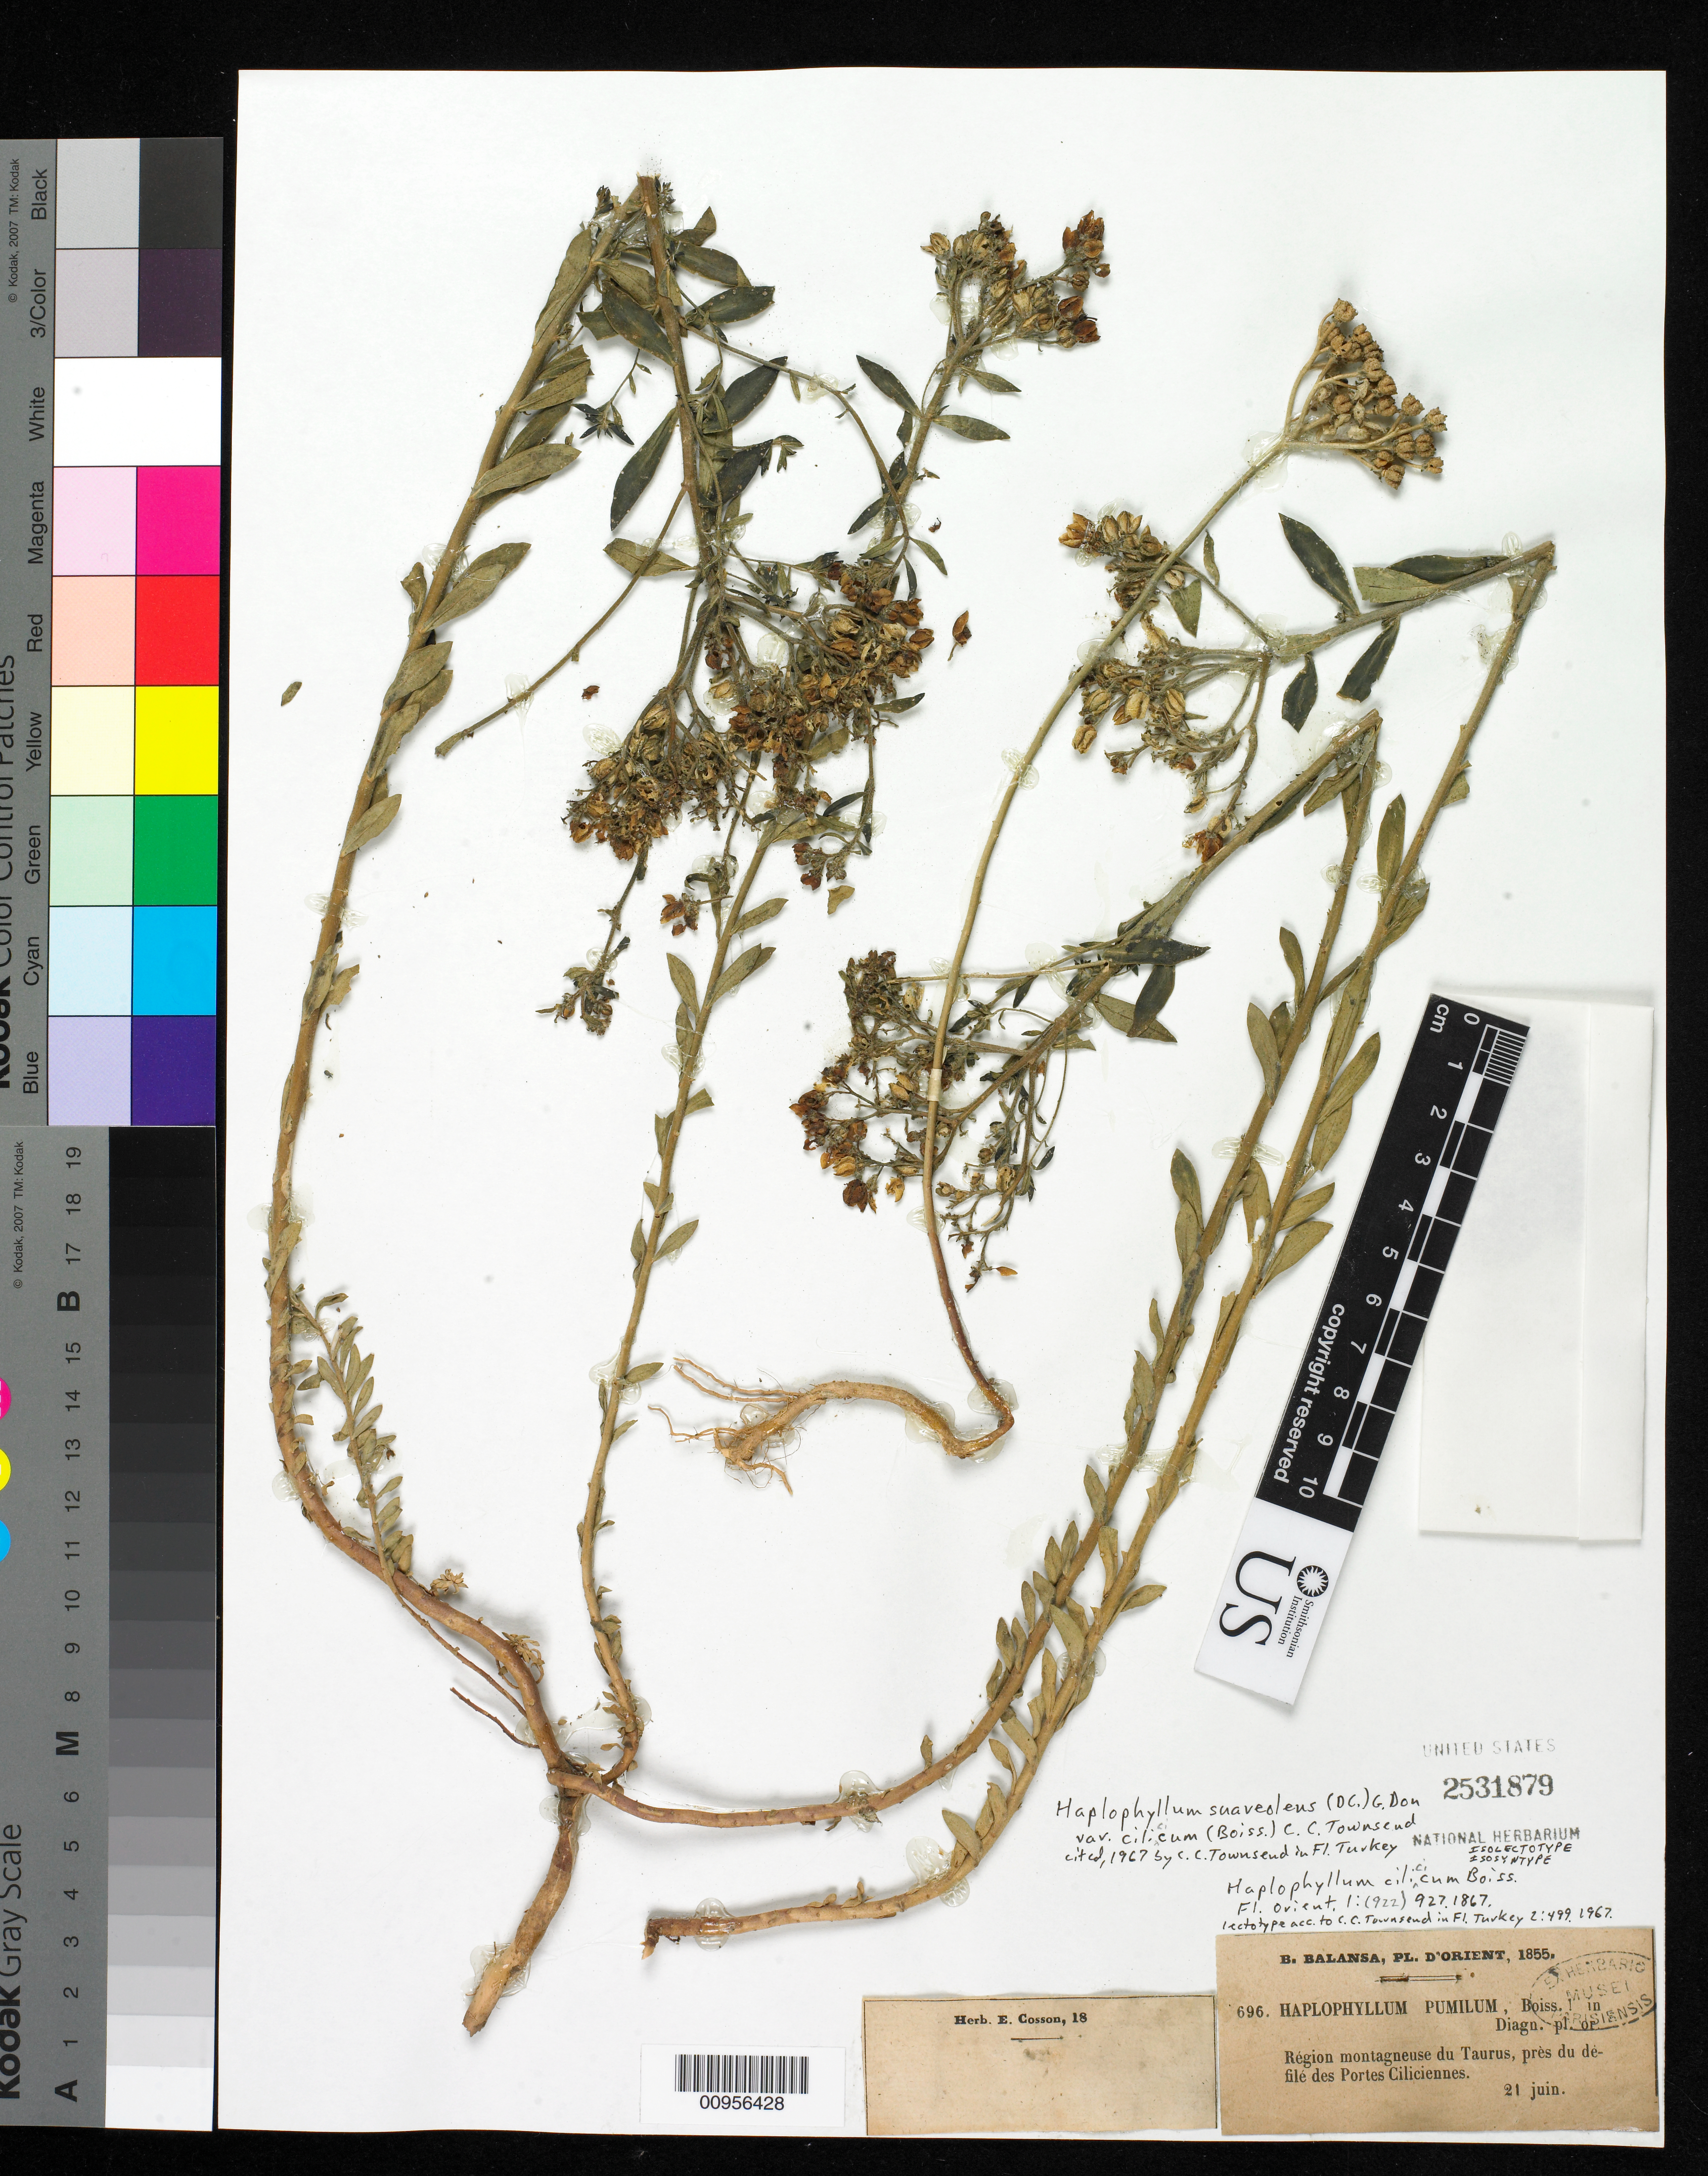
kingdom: Plantae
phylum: Tracheophyta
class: Magnoliopsida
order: Sapindales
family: Rutaceae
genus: Haplophyllum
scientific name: Haplophyllum cilicicum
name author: Boiss.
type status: Isolectotype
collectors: B. Balansa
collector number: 696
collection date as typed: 21 Jun 1855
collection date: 1855-06-21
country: Turkey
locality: Région montagneuse du Taurus, près du defilé des Portes Ciliciennes.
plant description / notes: Currently accepted name as cited by C.C. Townsend (1967) in Fl. Turkey.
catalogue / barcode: US 2531879